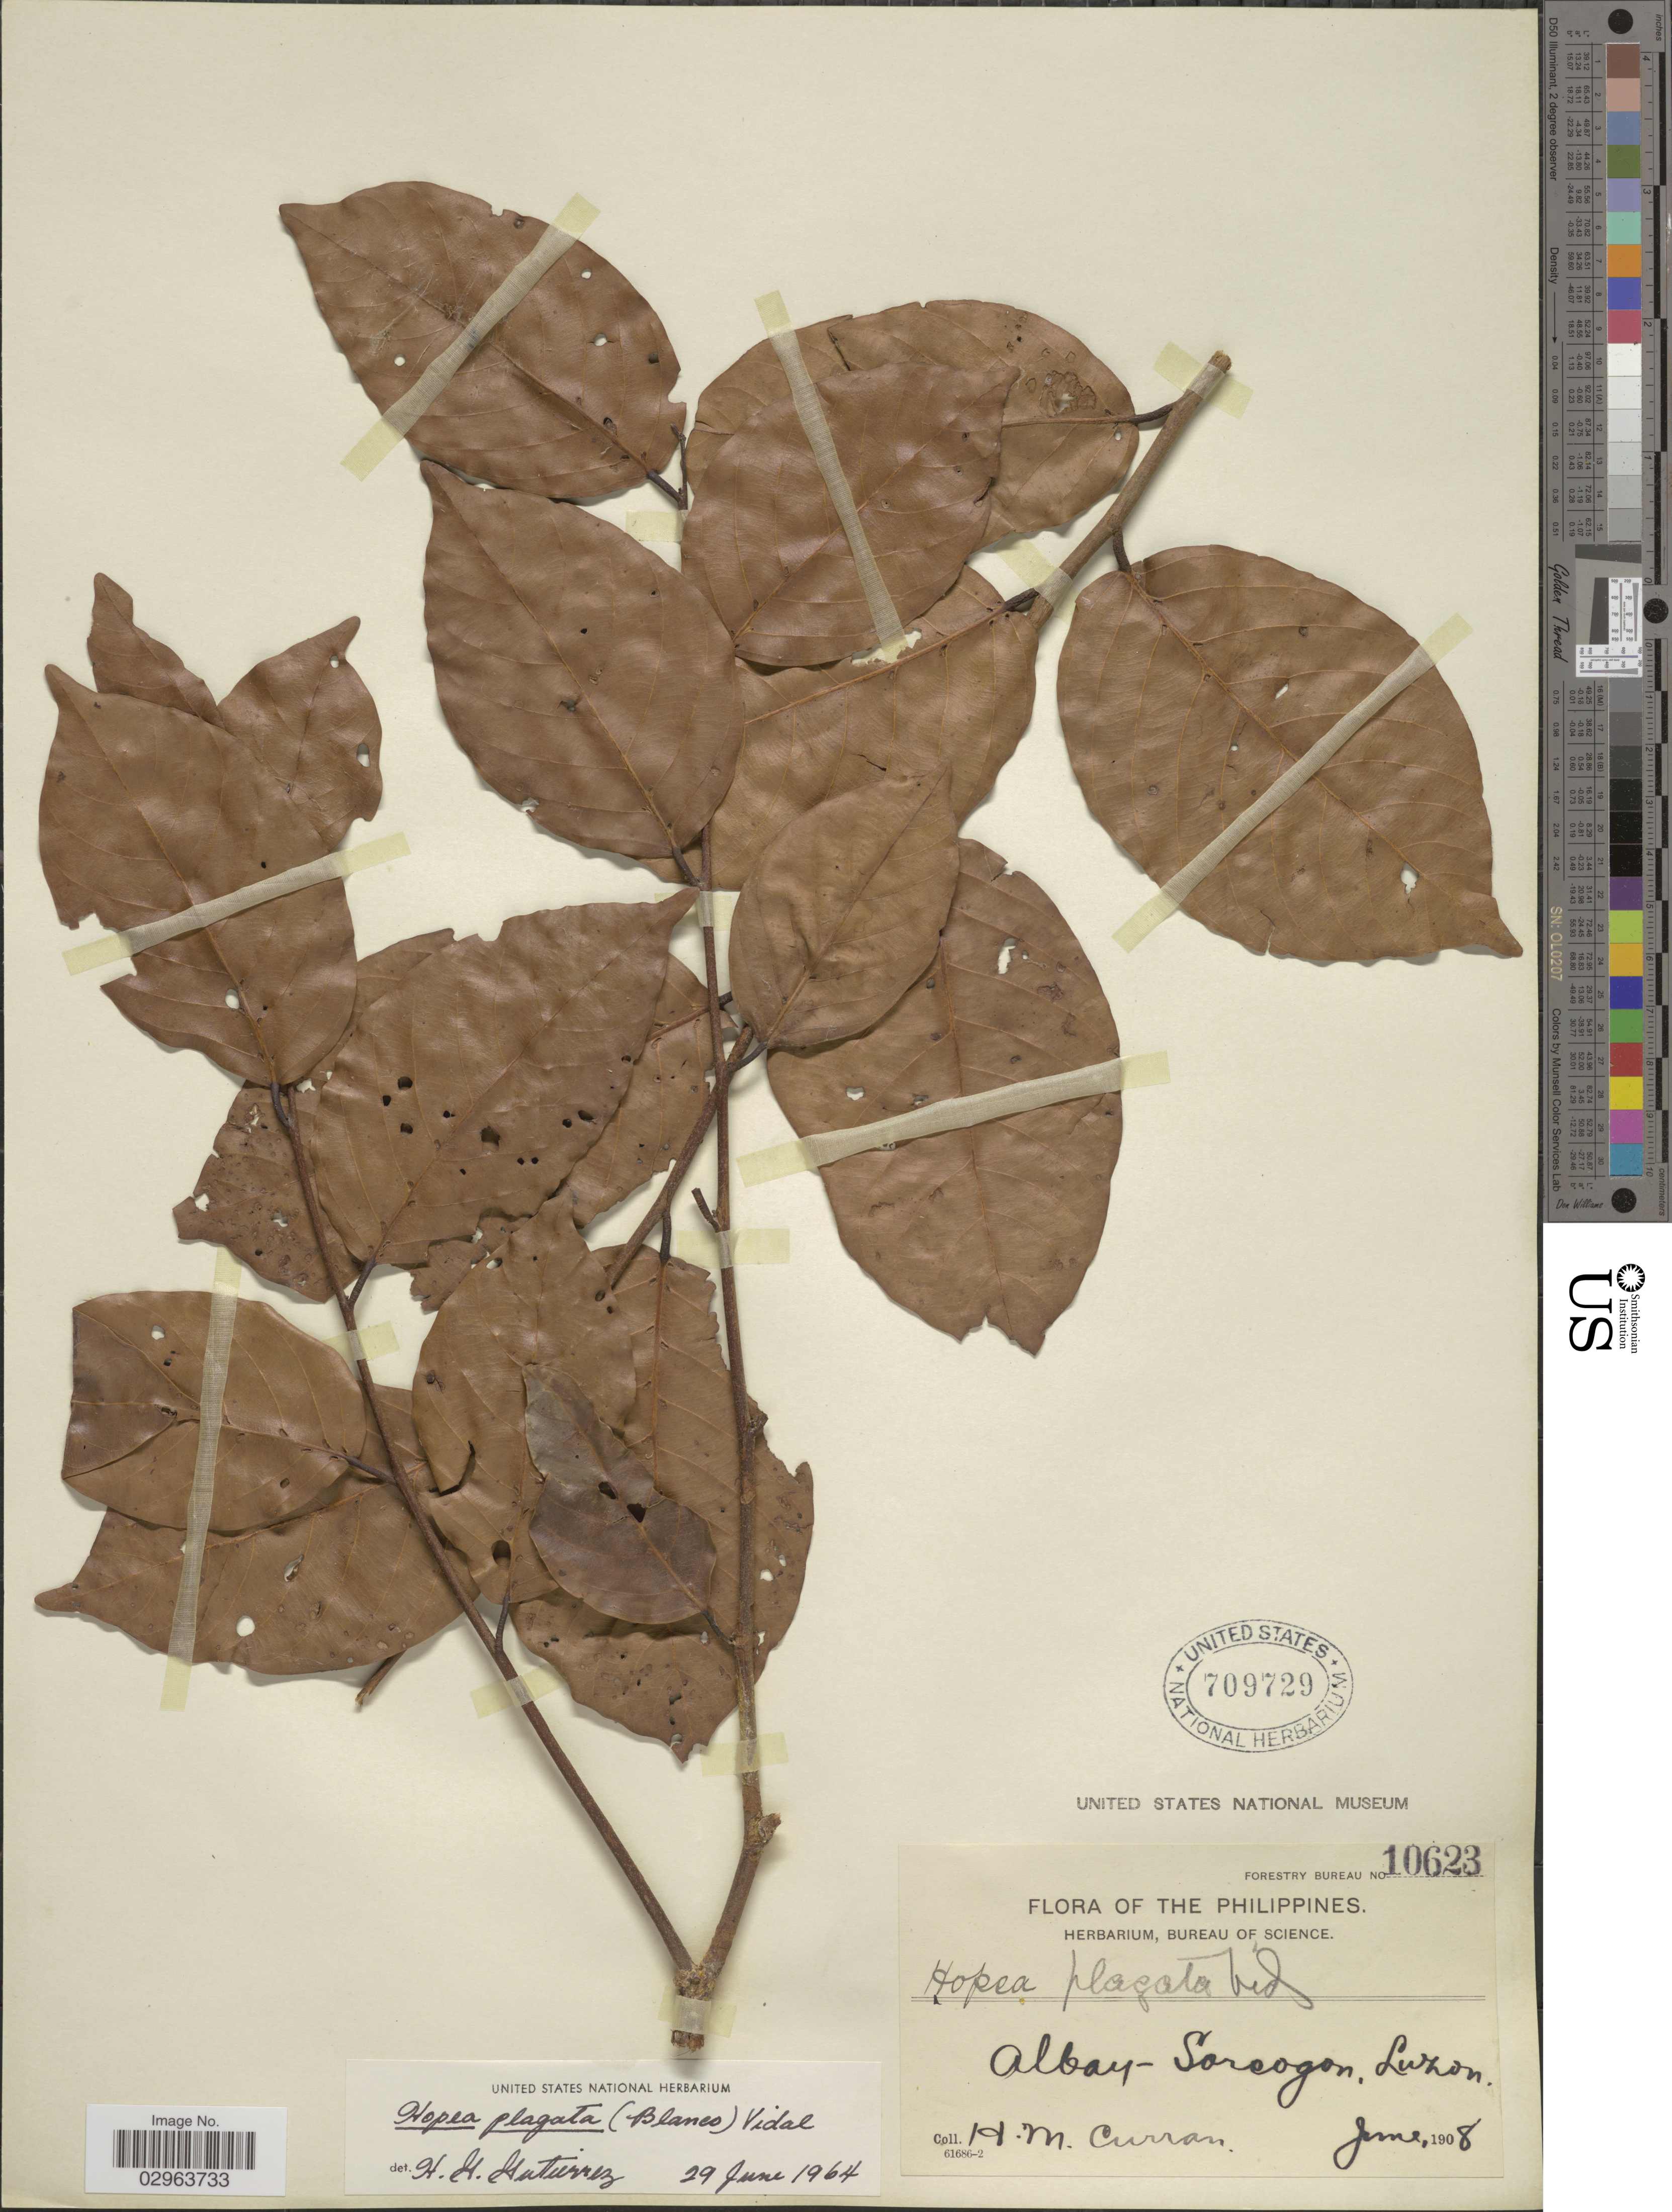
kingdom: Plantae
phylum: Tracheophyta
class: Magnoliopsida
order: Malvales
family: Dipterocarpaceae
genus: Hopea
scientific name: Hopea plagata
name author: (Blanco) Vidal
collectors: H. M. Curran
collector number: Forestry Bureau 10623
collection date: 1908-06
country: Philippines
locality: Albay-Sorsogon, Luzon.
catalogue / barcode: US 709729